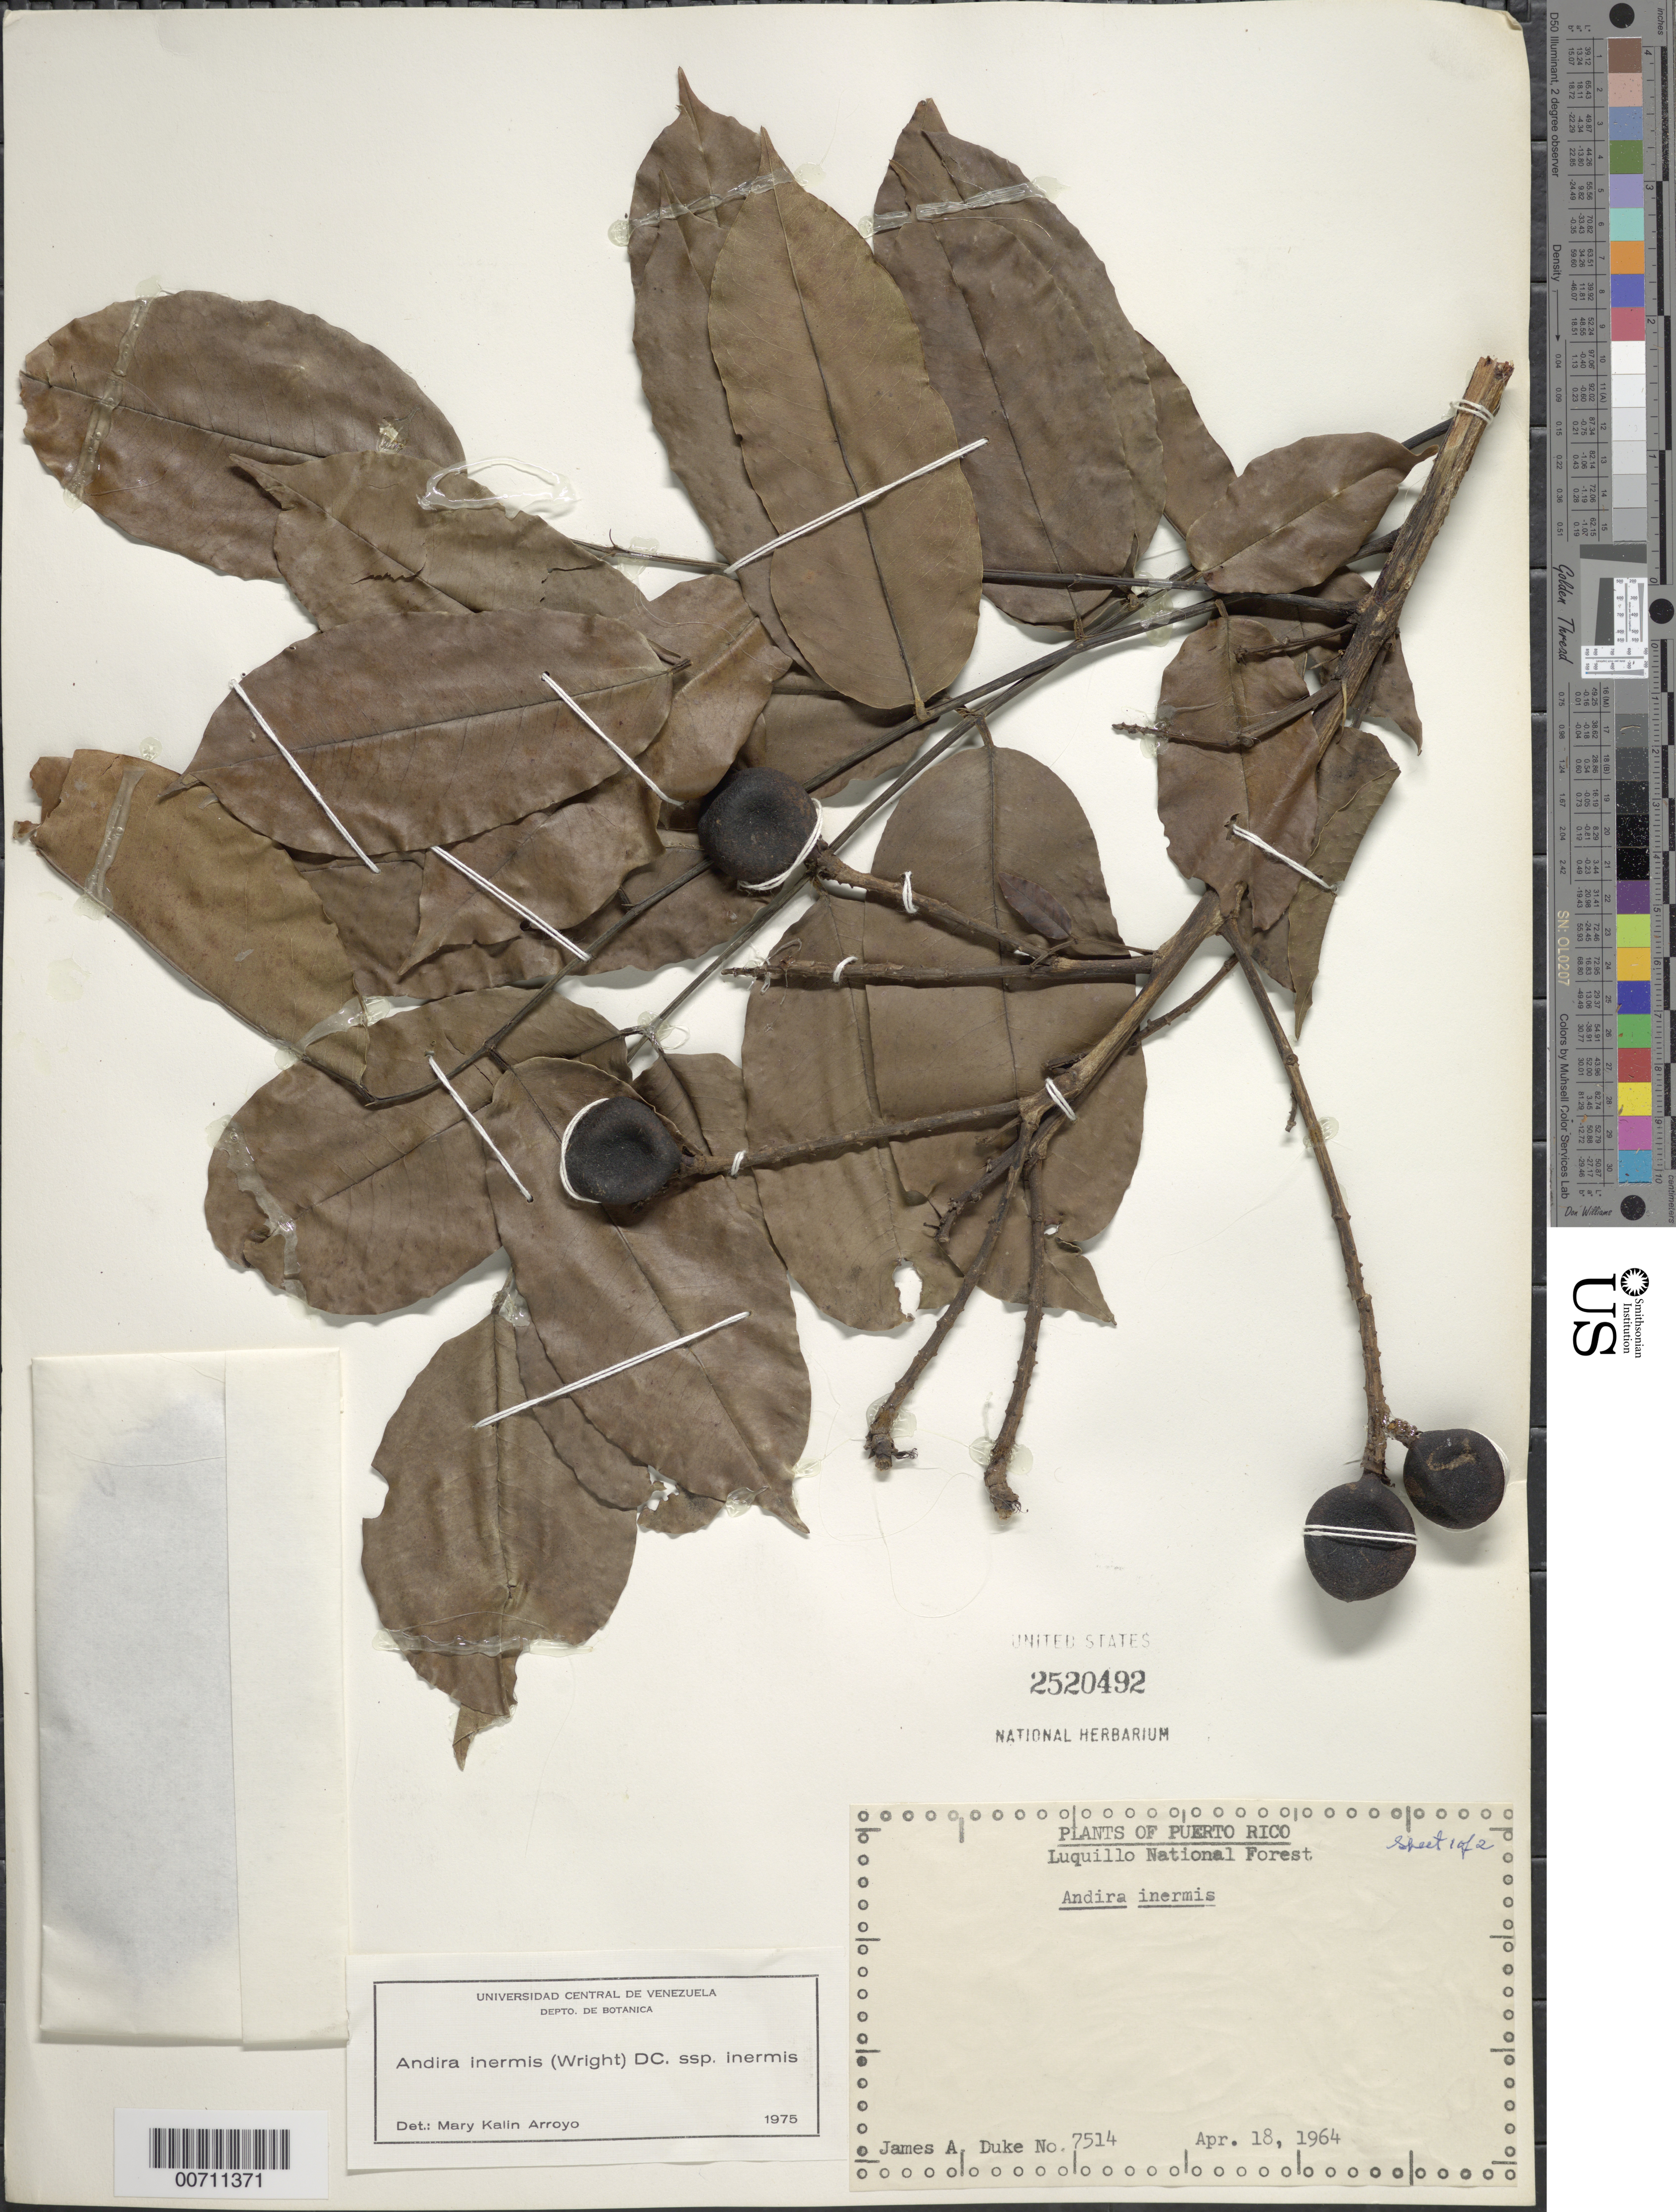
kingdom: Plantae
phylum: Tracheophyta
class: Magnoliopsida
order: Fabales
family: Fabaceae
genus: Andira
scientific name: Andira inermis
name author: (W. Wright) Kunth ex DC.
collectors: J. A. Duke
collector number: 7514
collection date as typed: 18 Apr 1964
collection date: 1964-04-18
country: Puerto Rico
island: Greater Antilles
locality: Luquillo Natl. Forest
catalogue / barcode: US 2520492